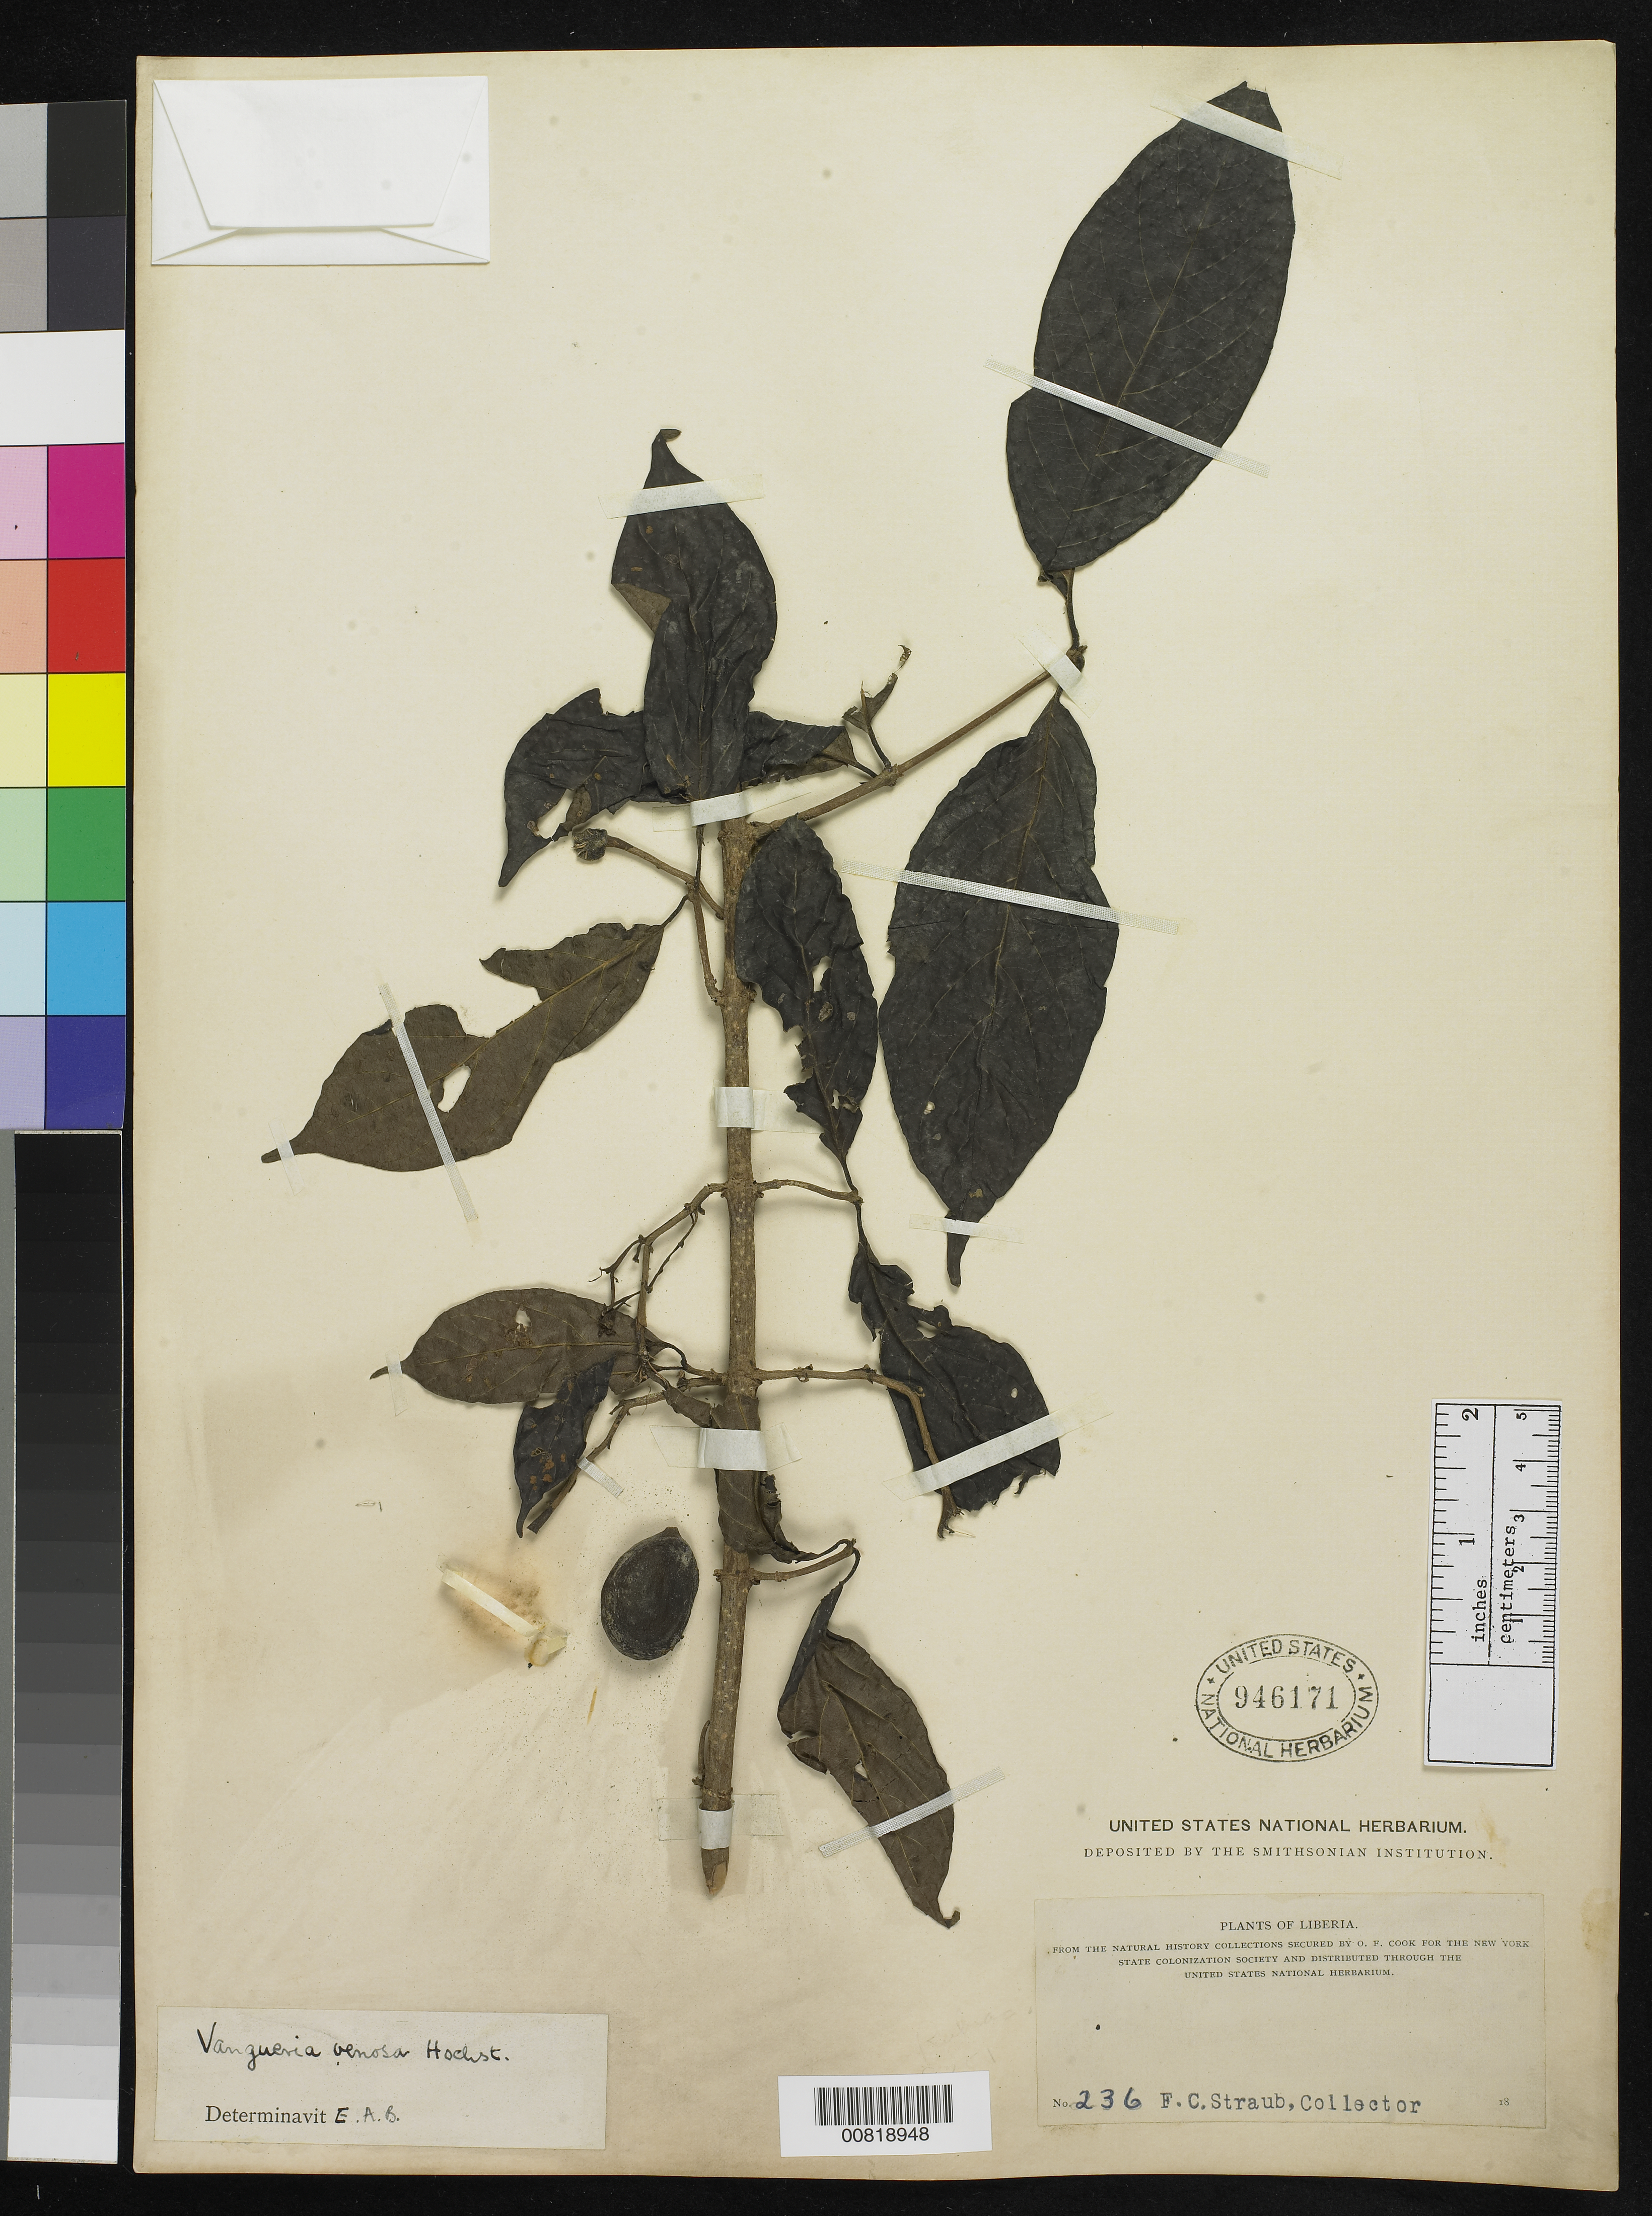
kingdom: Plantae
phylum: Tracheophyta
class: Magnoliopsida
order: Gentianales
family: Rubiaceae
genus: Vangueria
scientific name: Vangueria venosa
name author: (Hochst.) Sond.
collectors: F. Straub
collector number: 236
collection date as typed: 18--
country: Liberia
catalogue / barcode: US 946171